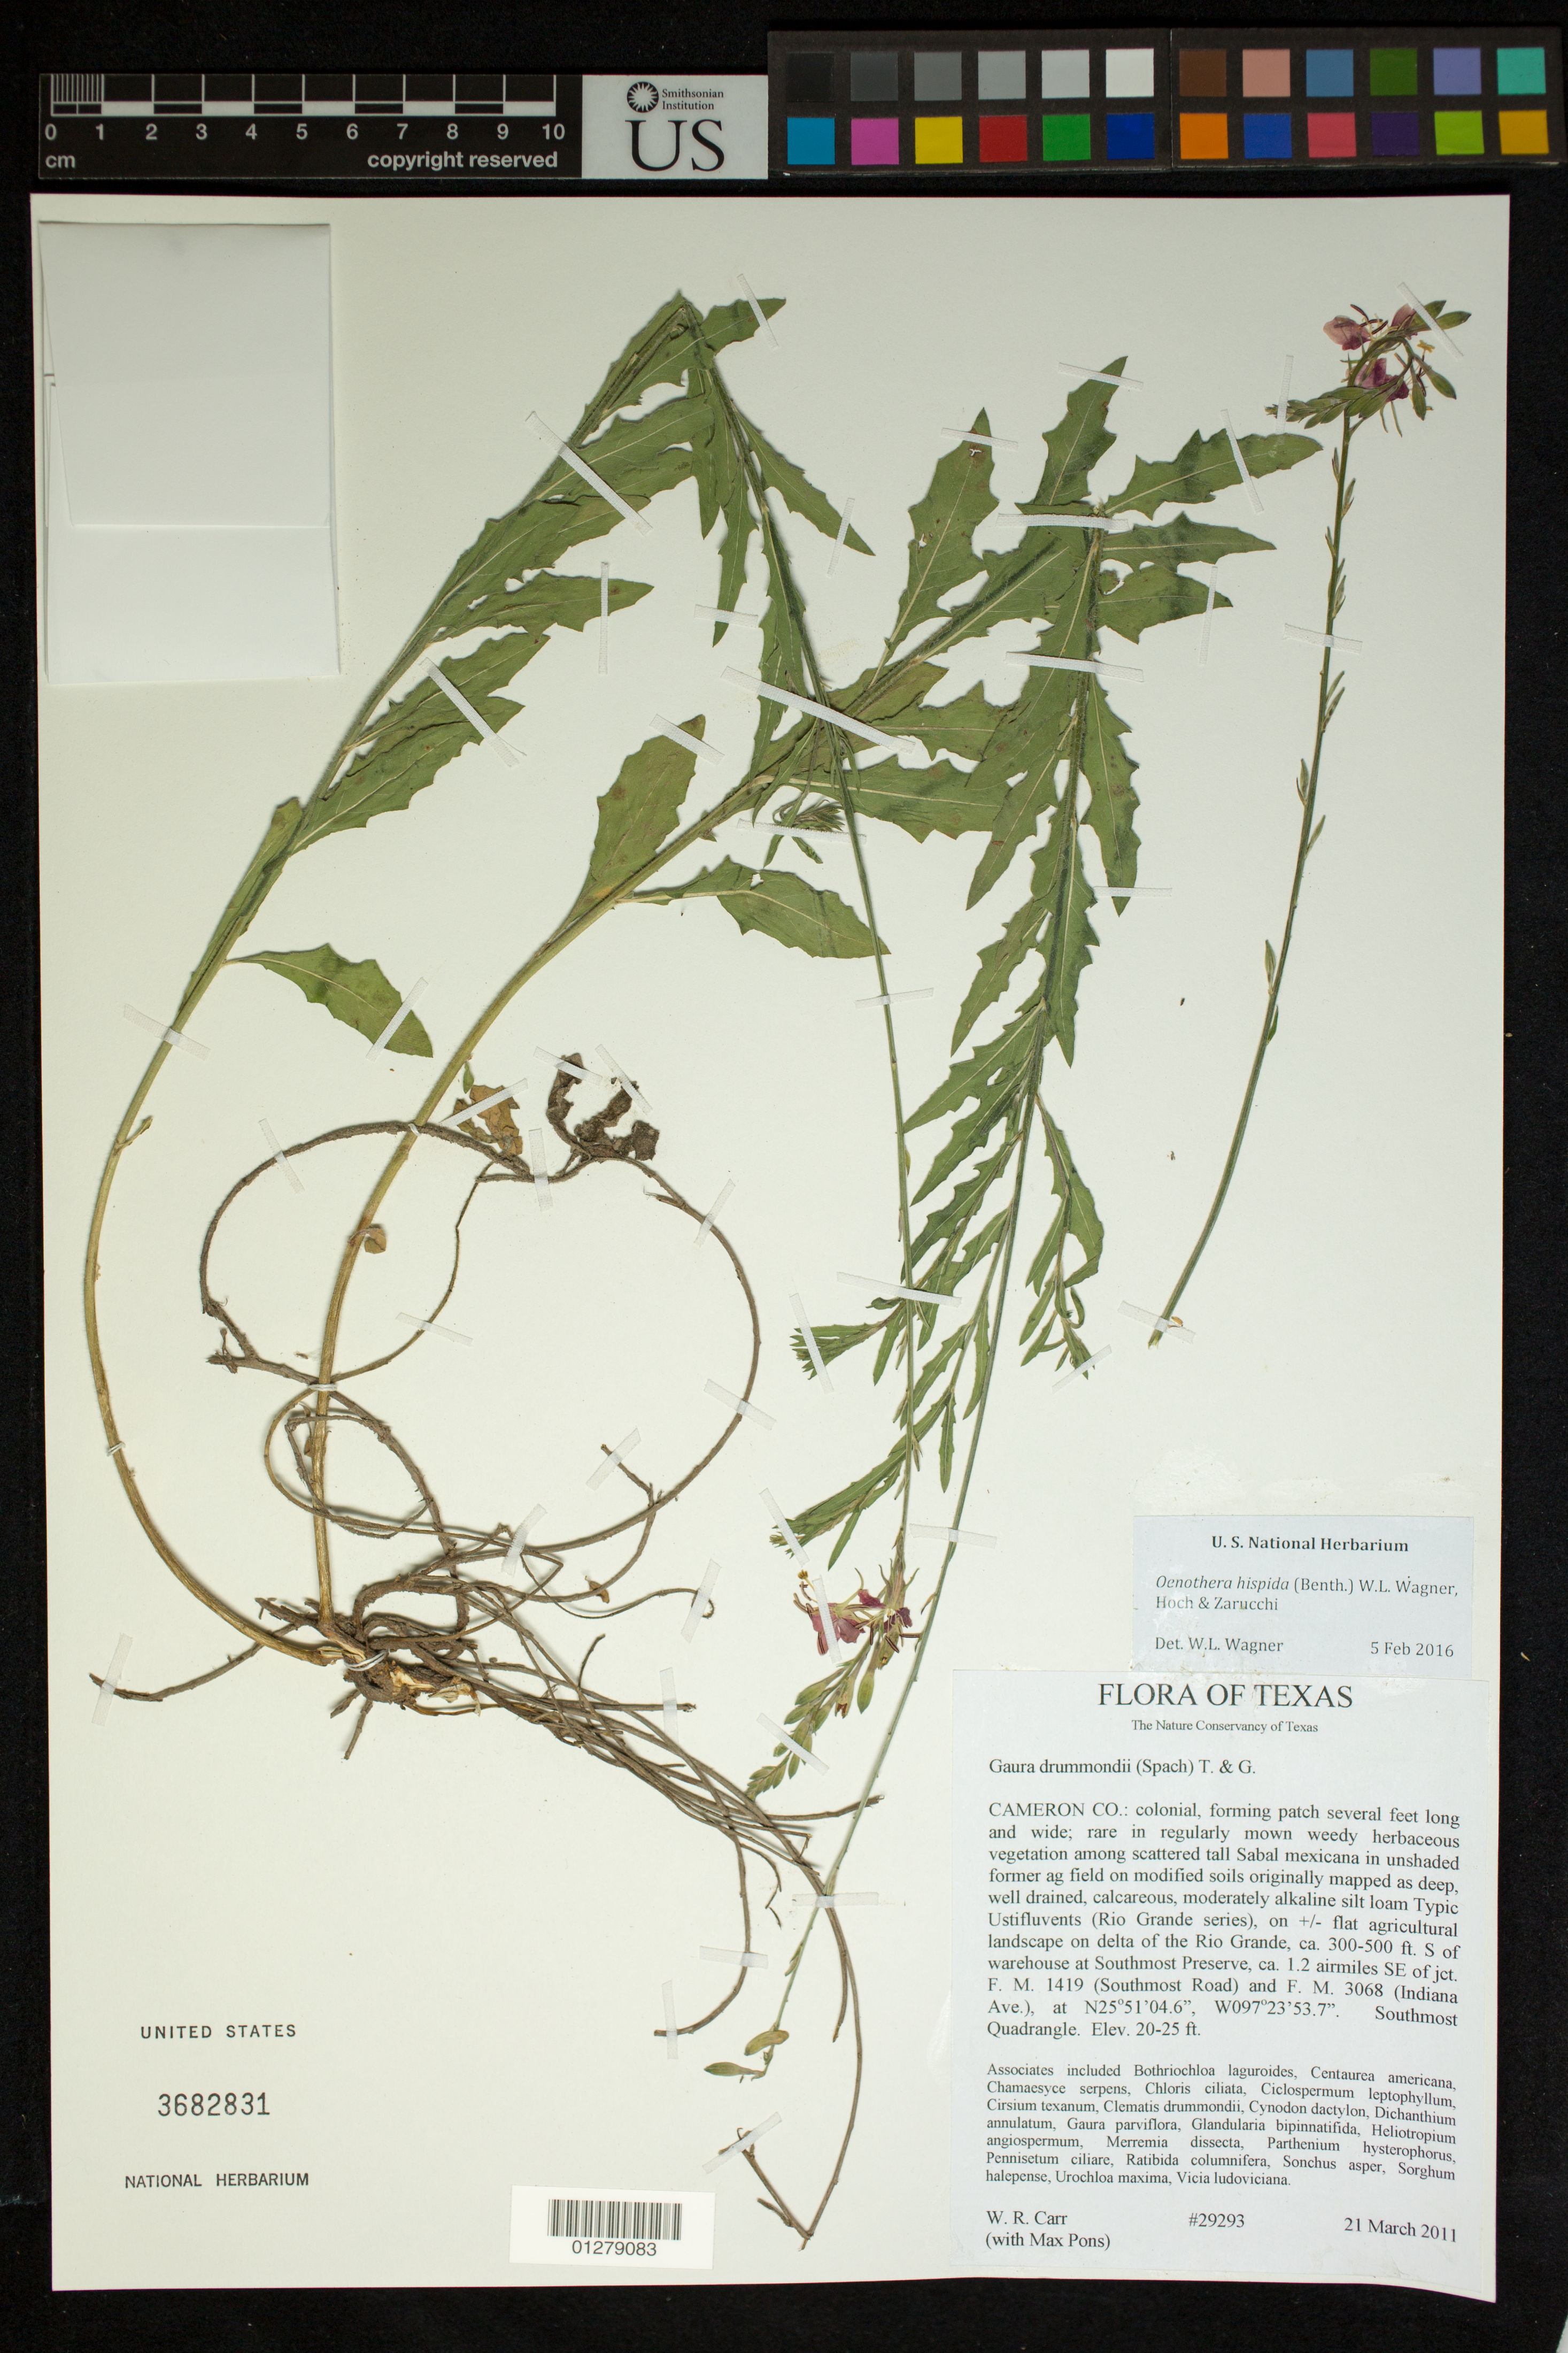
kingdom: Plantae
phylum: Tracheophyta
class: Magnoliopsida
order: Myrtales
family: Onagraceae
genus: Oenothera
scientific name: Oenothera hispida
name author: (Benth.) W.L. Wagner et al.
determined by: Wagner, W. L., (BOT), Smithsonian Institution - National Museum of Natural History (UNITED STATES)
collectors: W. Carr & M. Pons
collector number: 29293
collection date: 2011-03-21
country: United States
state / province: Texas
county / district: Cameron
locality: ca. 300-500 ft. S side of warehouse at Southmost Preserve, ca. 1.2 airmiles SE of jct. FM 1419 (Southmost Road) and FM 3068 (Indiana Ave.).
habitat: agricultural landscape on delta of the Rio Grande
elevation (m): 6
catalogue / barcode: US 3682831